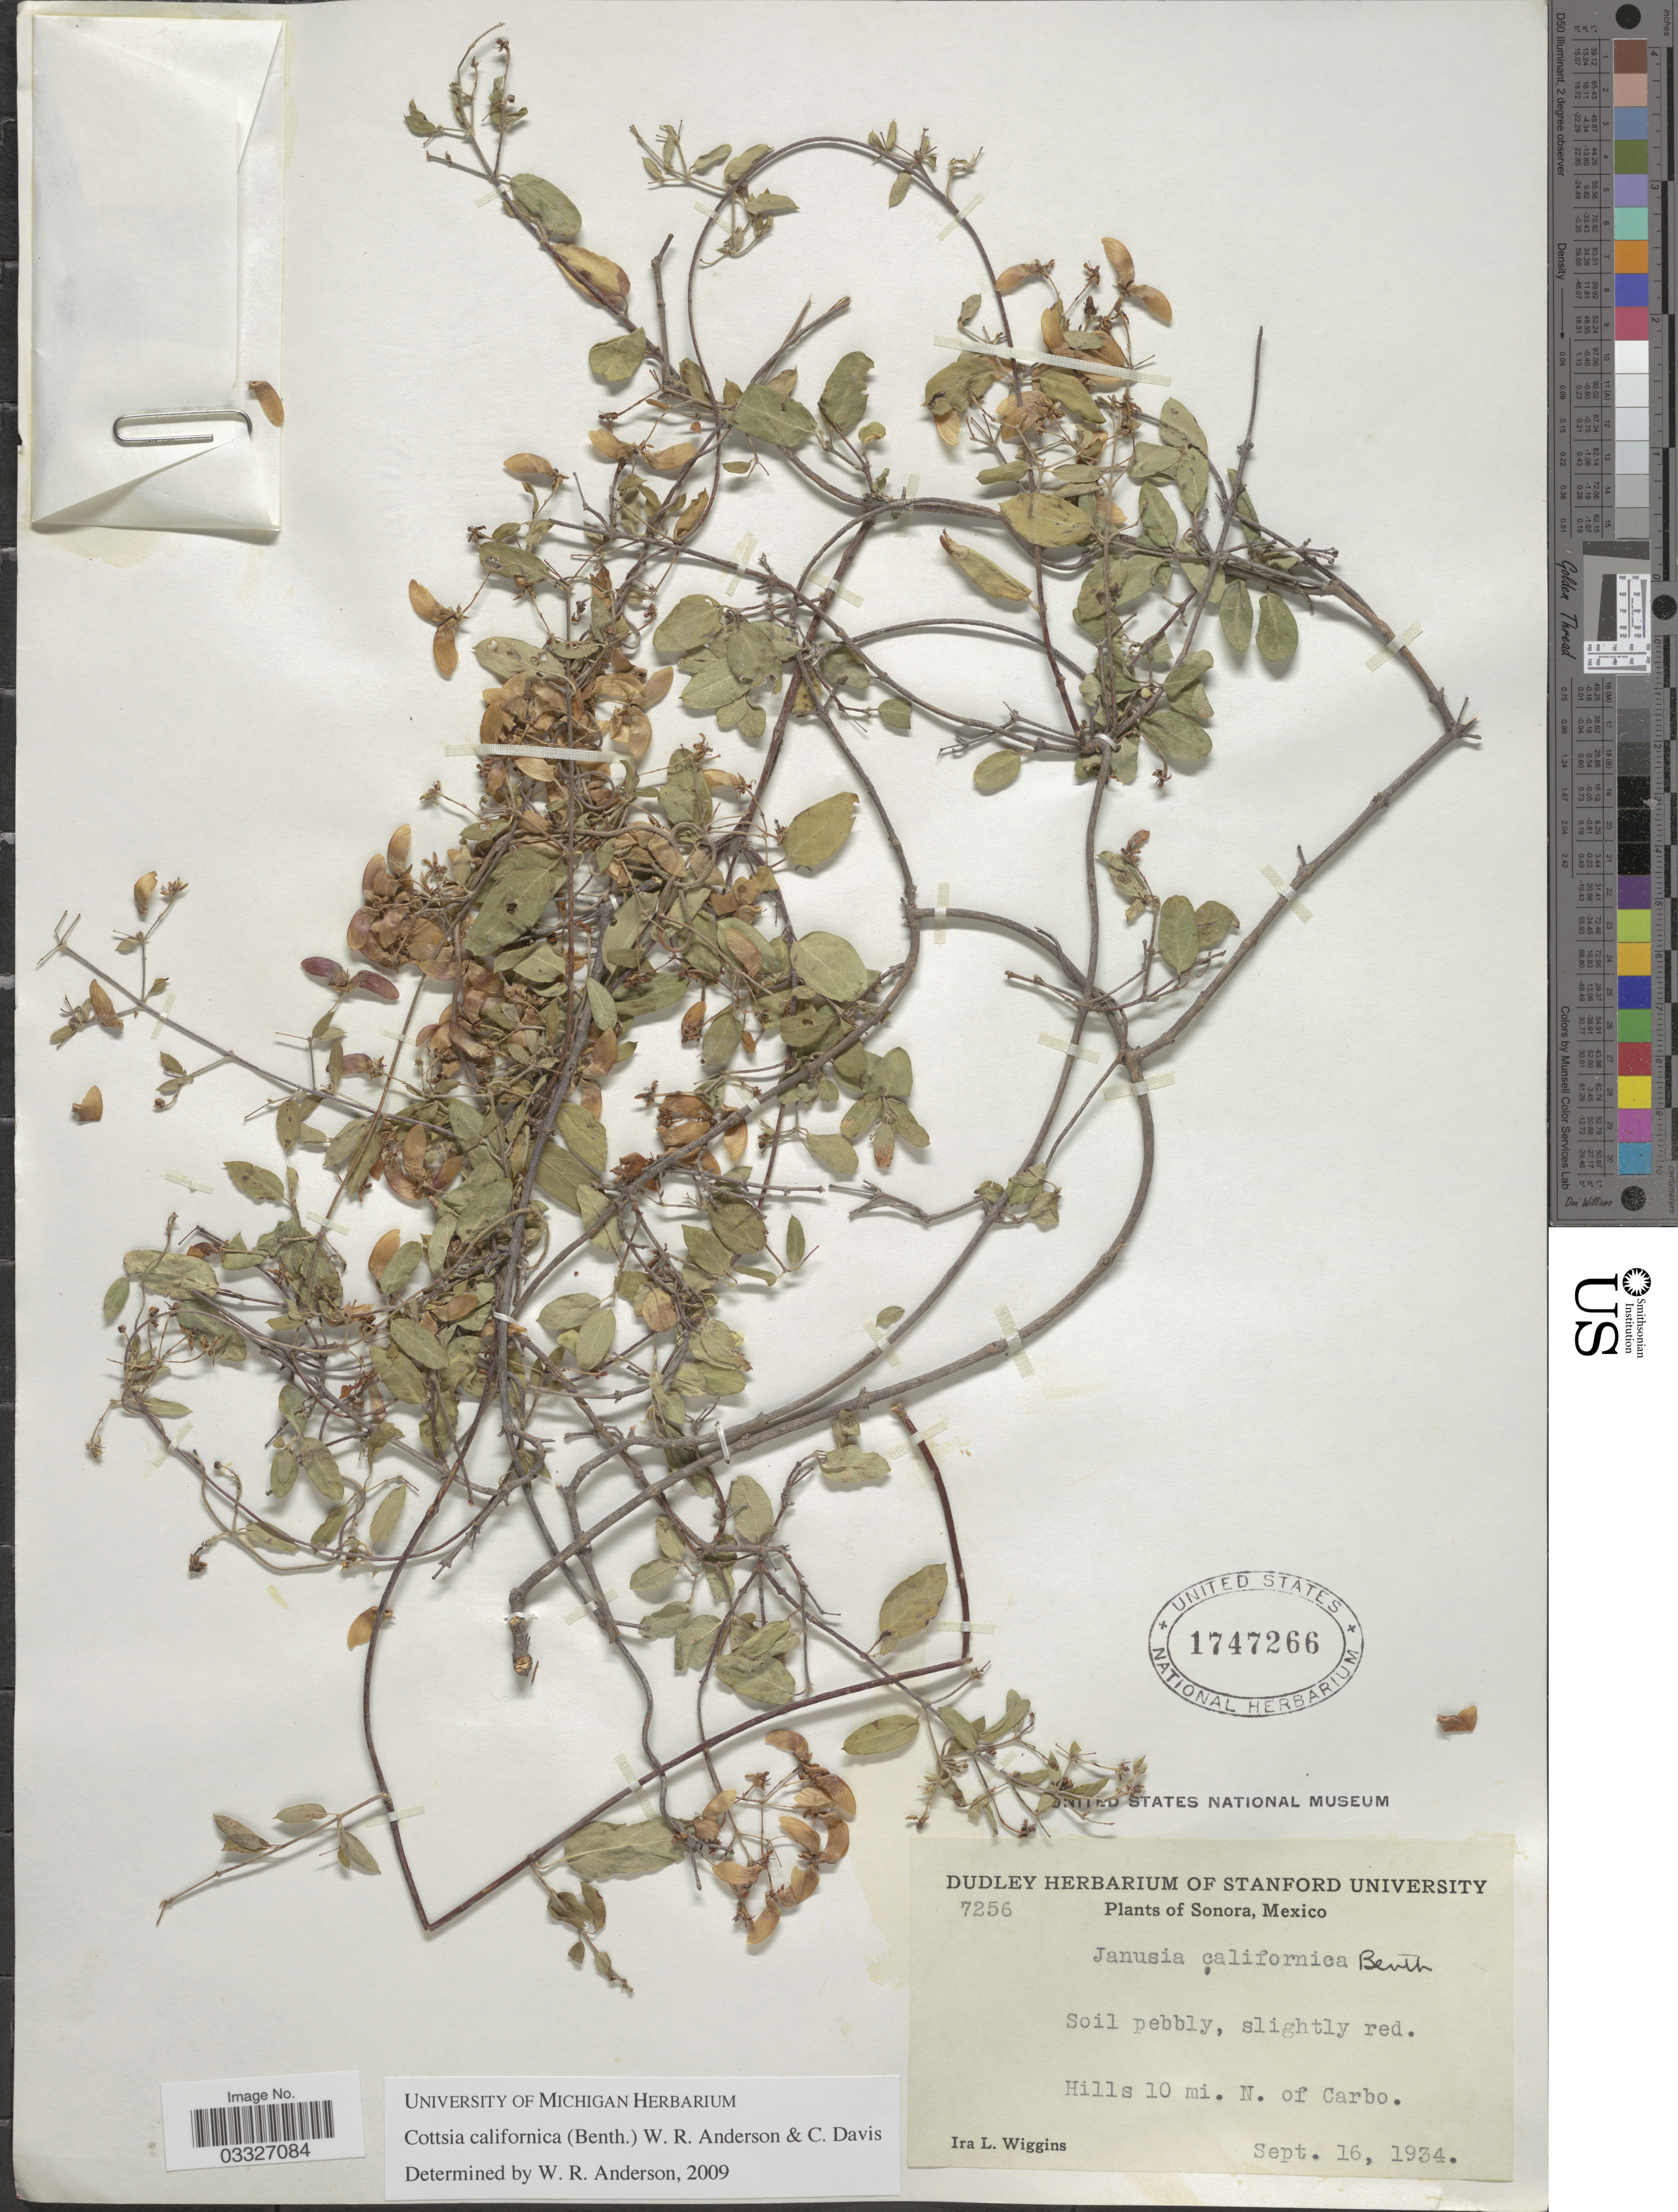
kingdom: Plantae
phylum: Tracheophyta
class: Magnoliopsida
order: Malpighiales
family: Malpighiaceae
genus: Cottsia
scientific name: Cottsia californica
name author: (Benth.) W.R. Anderson & C. Davis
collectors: I. L. Wiggins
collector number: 7256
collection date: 1934-09-16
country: Mexico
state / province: Sonora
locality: Hills 10 mi. N. of Carbo.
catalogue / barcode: US 1747266